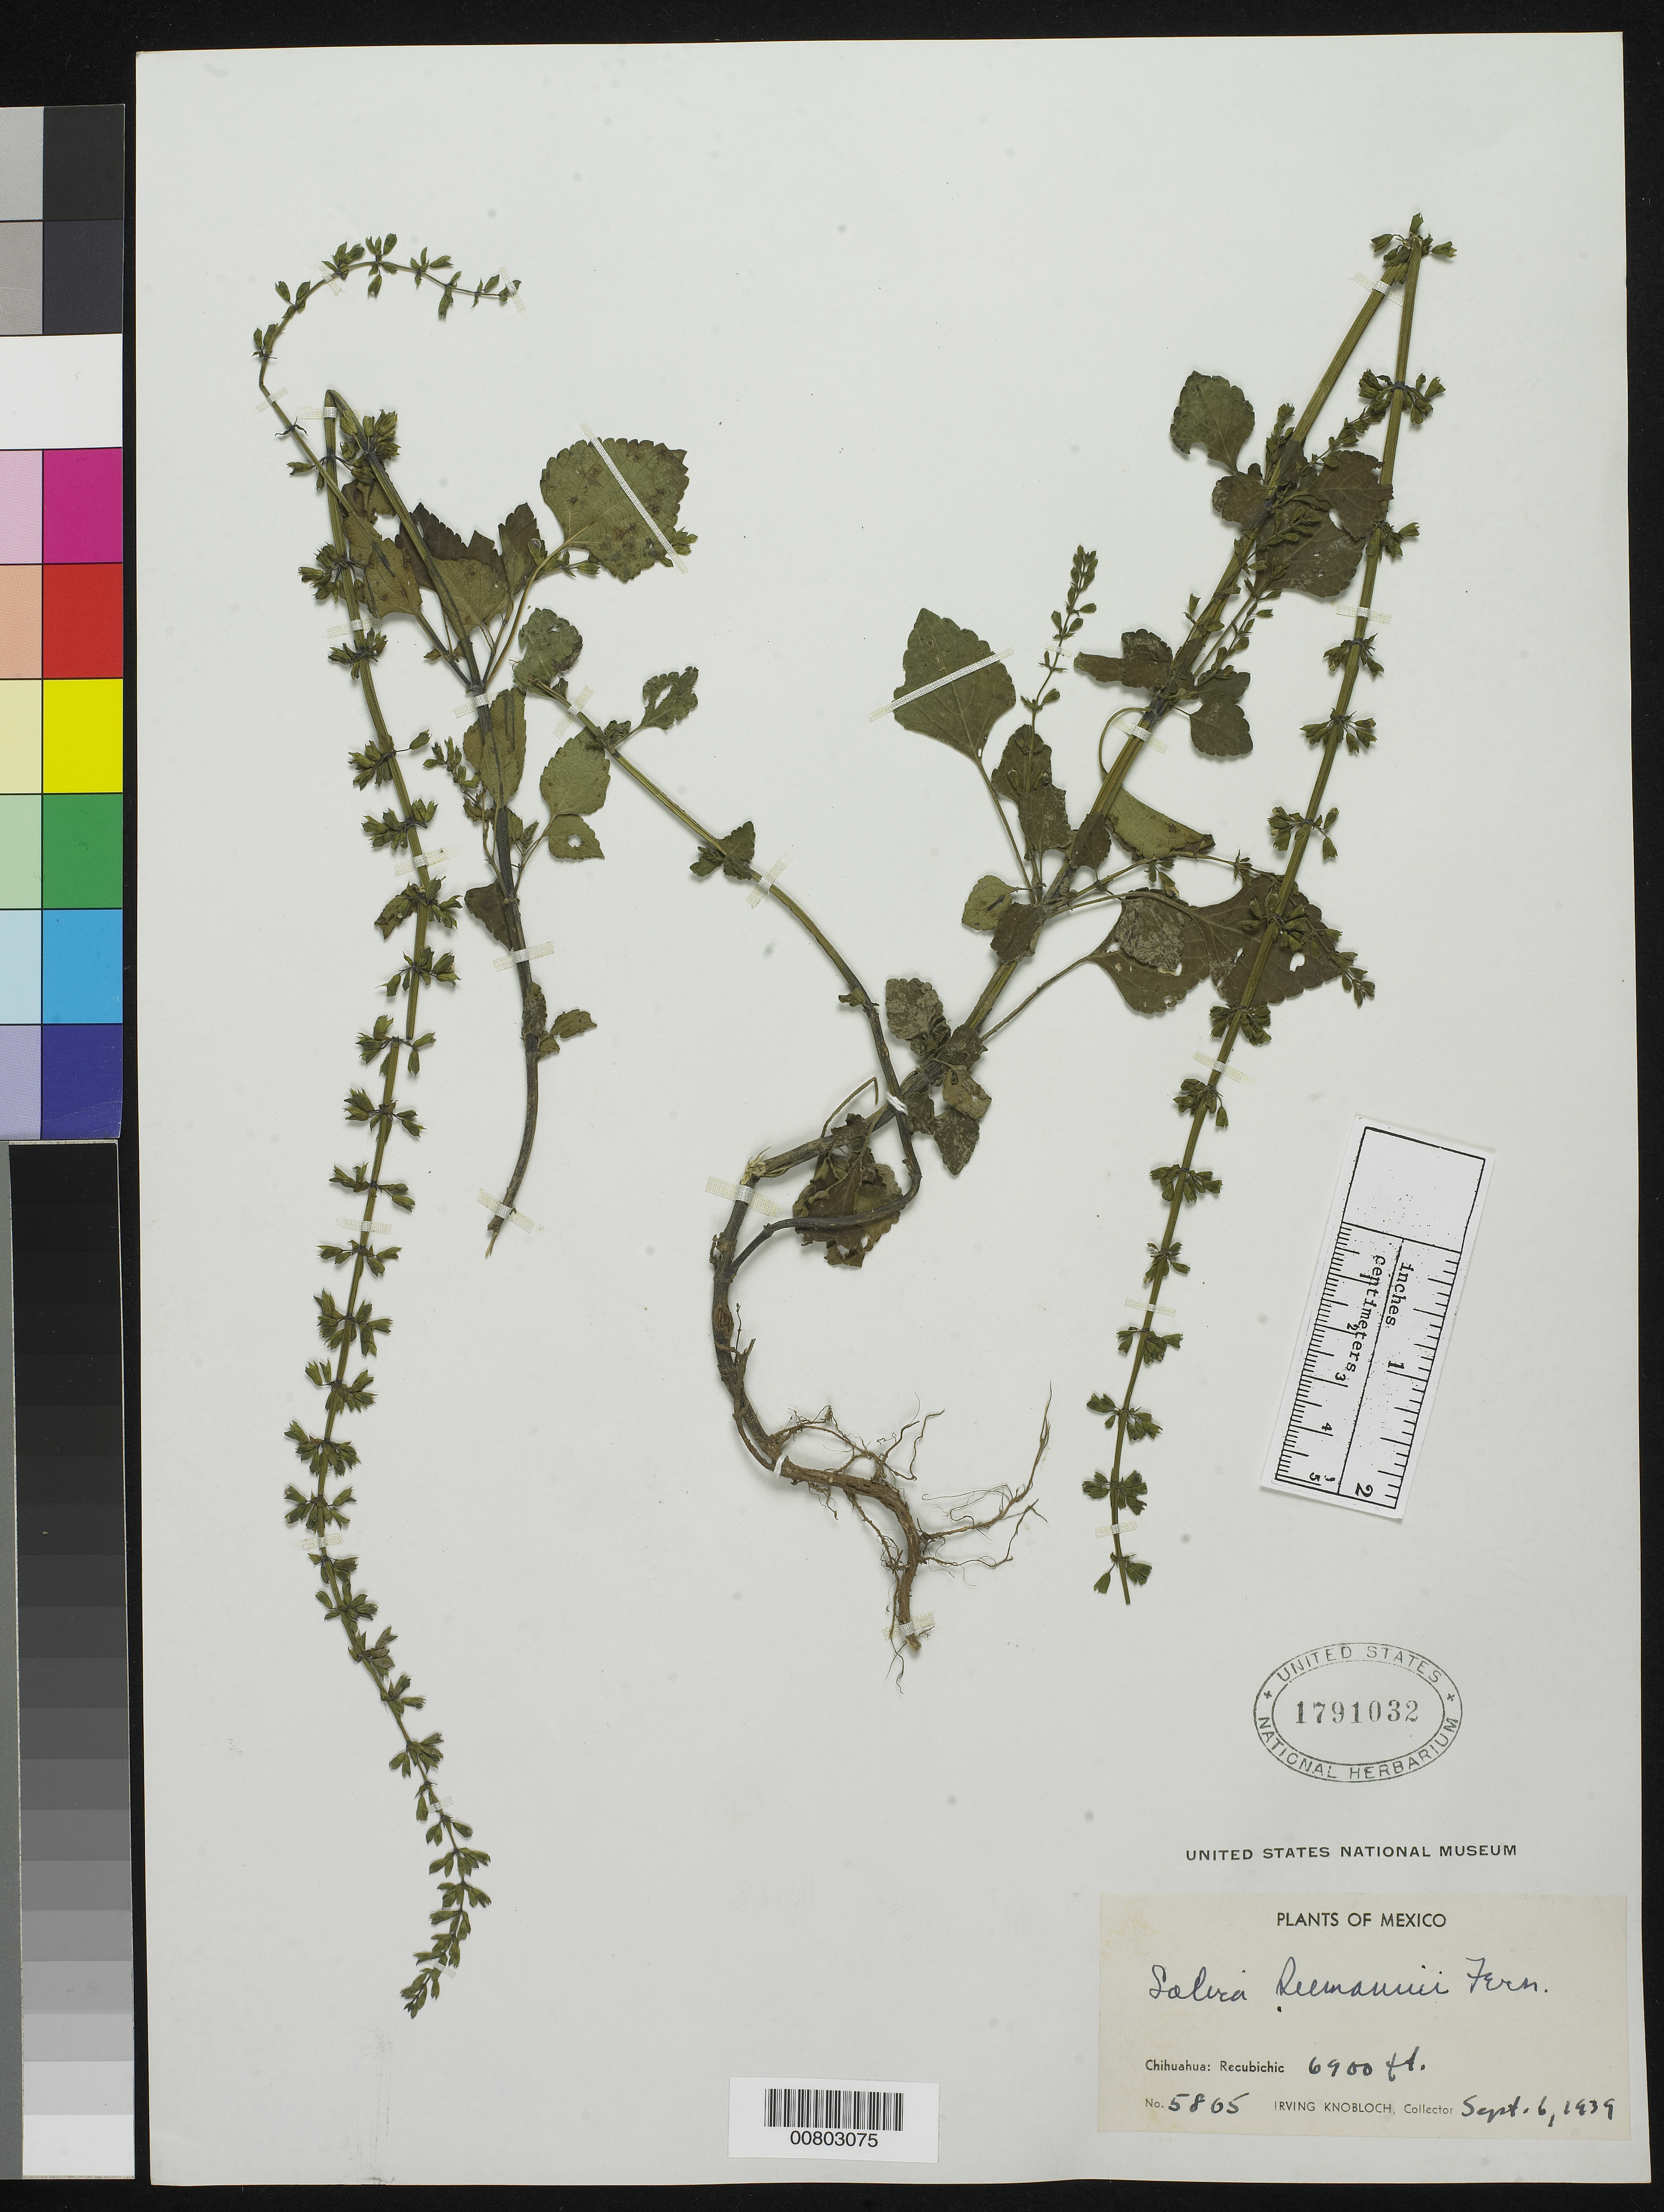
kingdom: Plantae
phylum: Tracheophyta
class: Magnoliopsida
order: Lamiales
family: Lamiaceae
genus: Salvia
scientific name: Salvia seemannii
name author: Fernald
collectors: I. W. Knobloch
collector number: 5805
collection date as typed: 06 Sep 1939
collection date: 1939-09-06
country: Mexico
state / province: Chihuahua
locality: Recubichic, Chihuahua.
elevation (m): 2103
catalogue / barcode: US 1791032